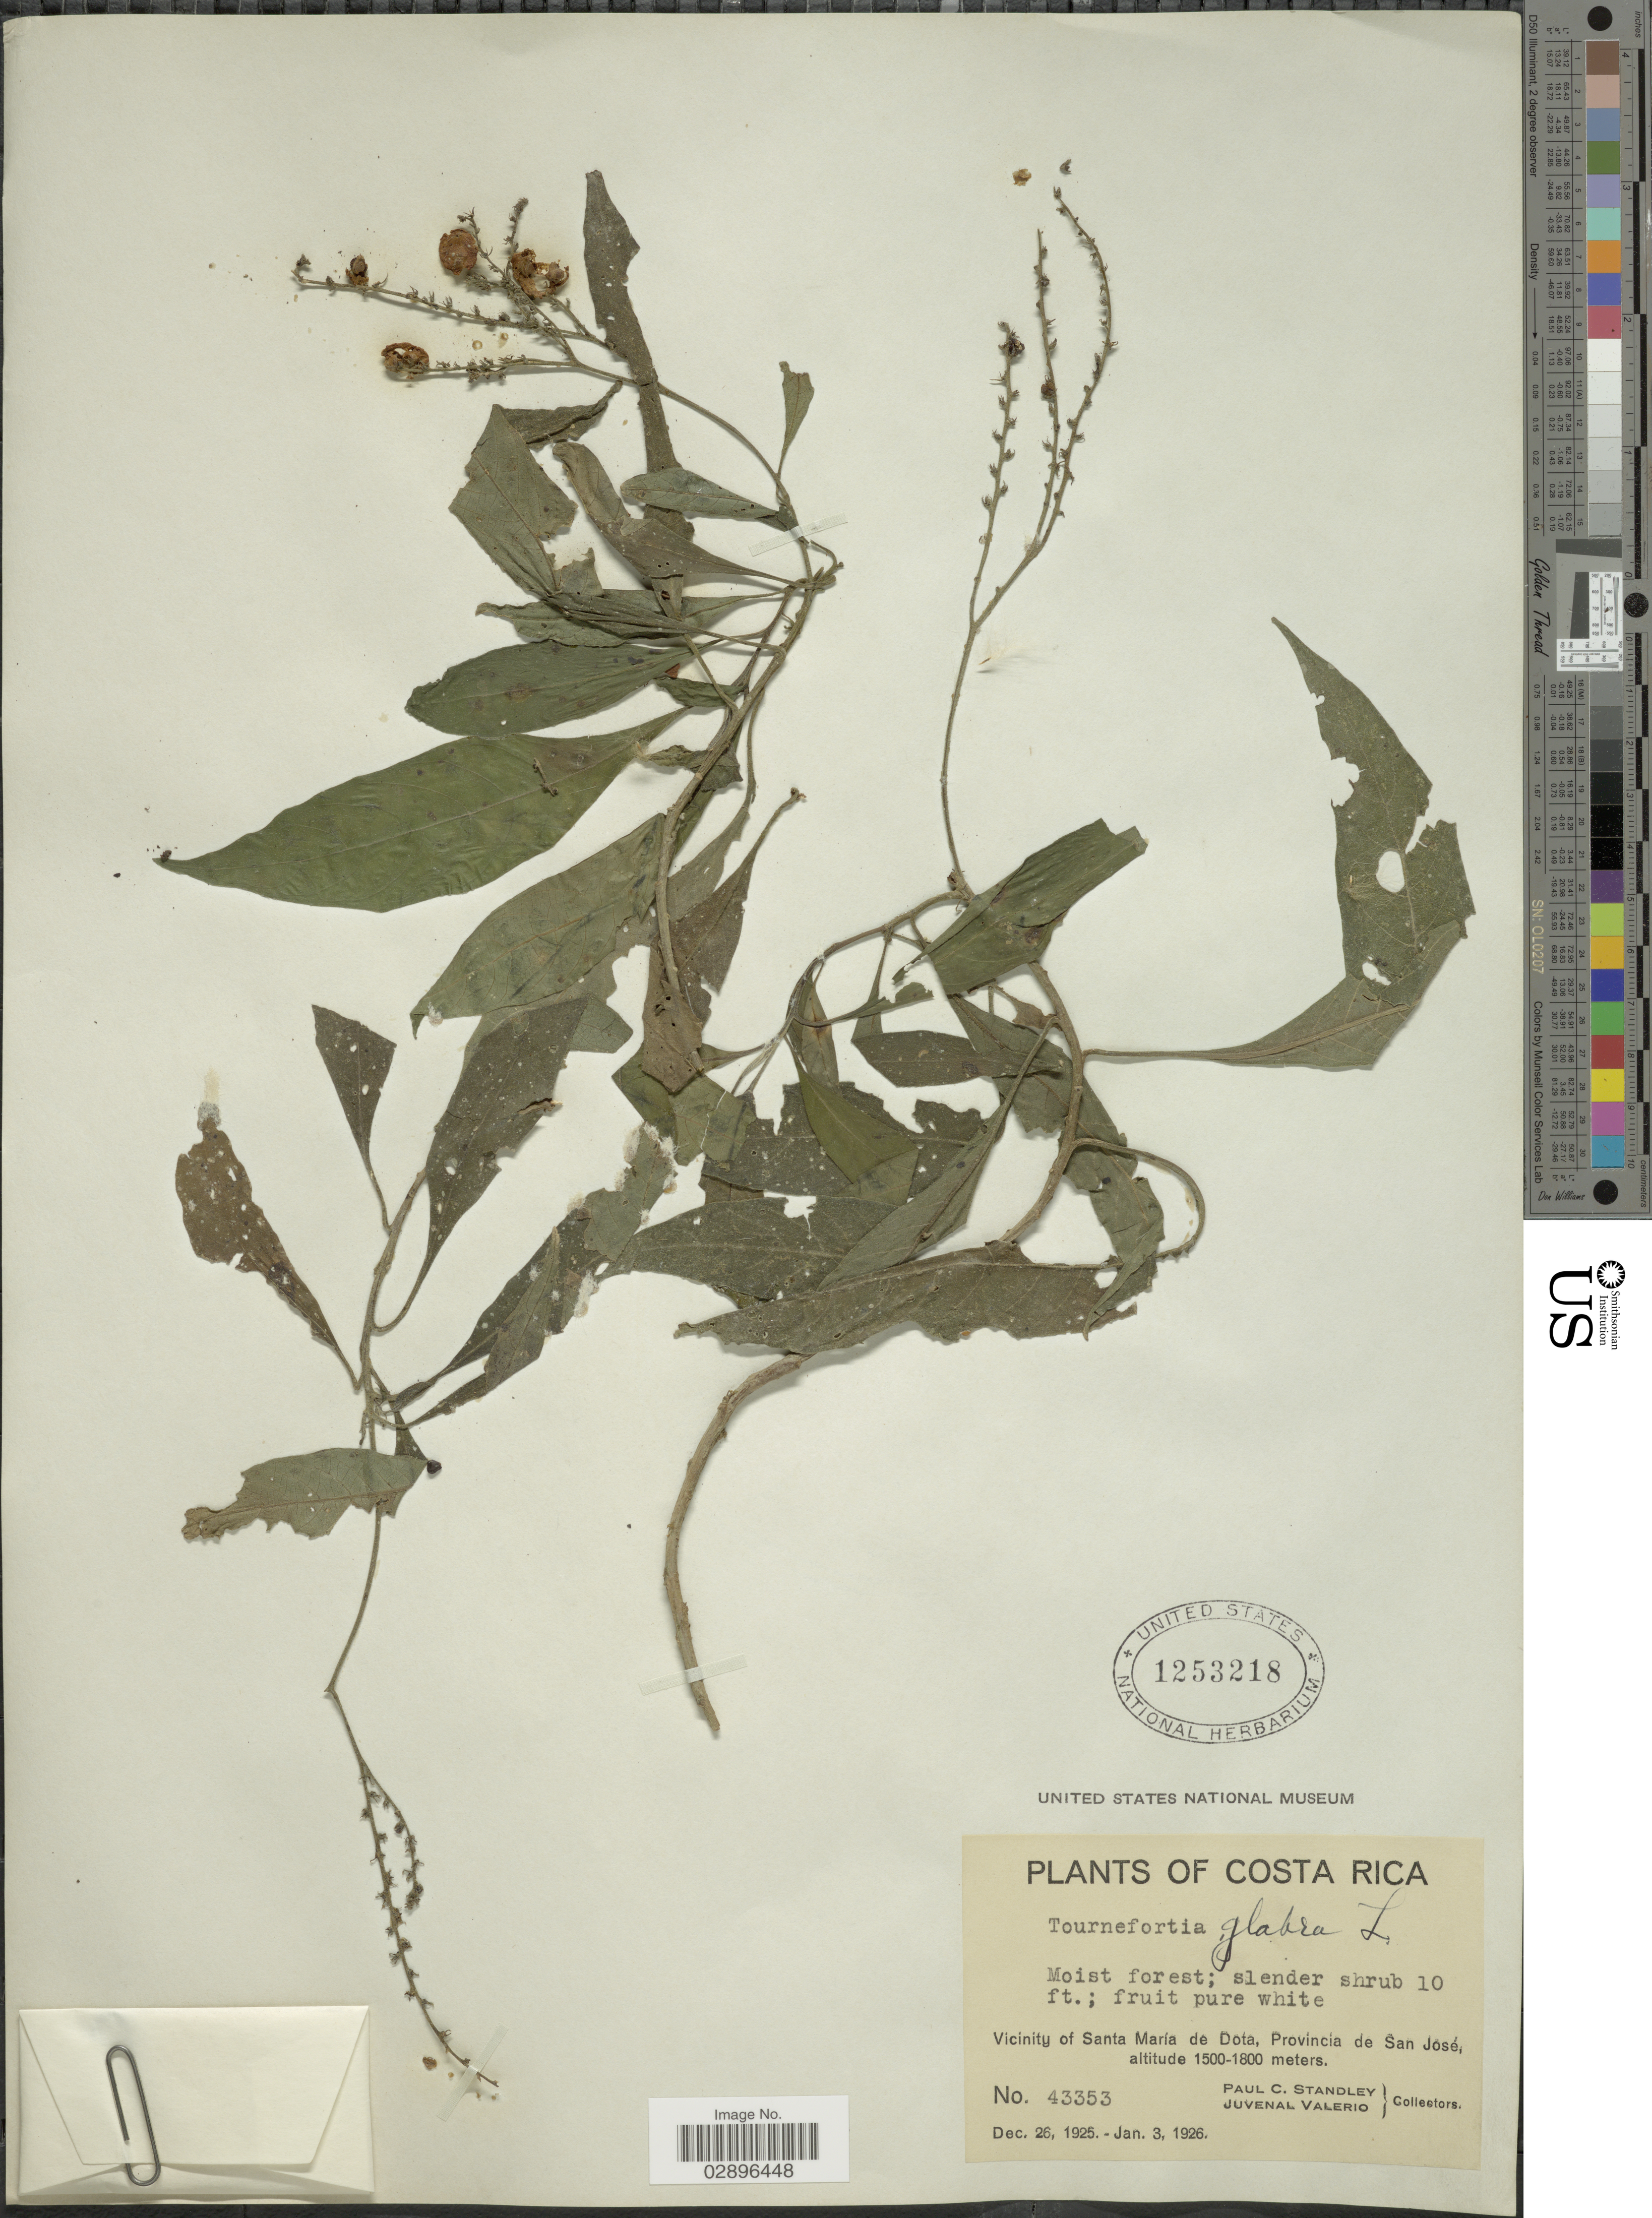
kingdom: Plantae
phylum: Tracheophyta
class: Magnoliopsida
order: Boraginales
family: Heliotropiaceae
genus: Tournefortia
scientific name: Tournefortia glabra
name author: L.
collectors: P. C. Standley & J. Valerio R.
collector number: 43353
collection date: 1925-12-26/1926-01-03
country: Costa Rica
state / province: San José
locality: Vicinity of Santa María de Dota, Provincia de San José.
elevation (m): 1500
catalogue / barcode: US 1253218